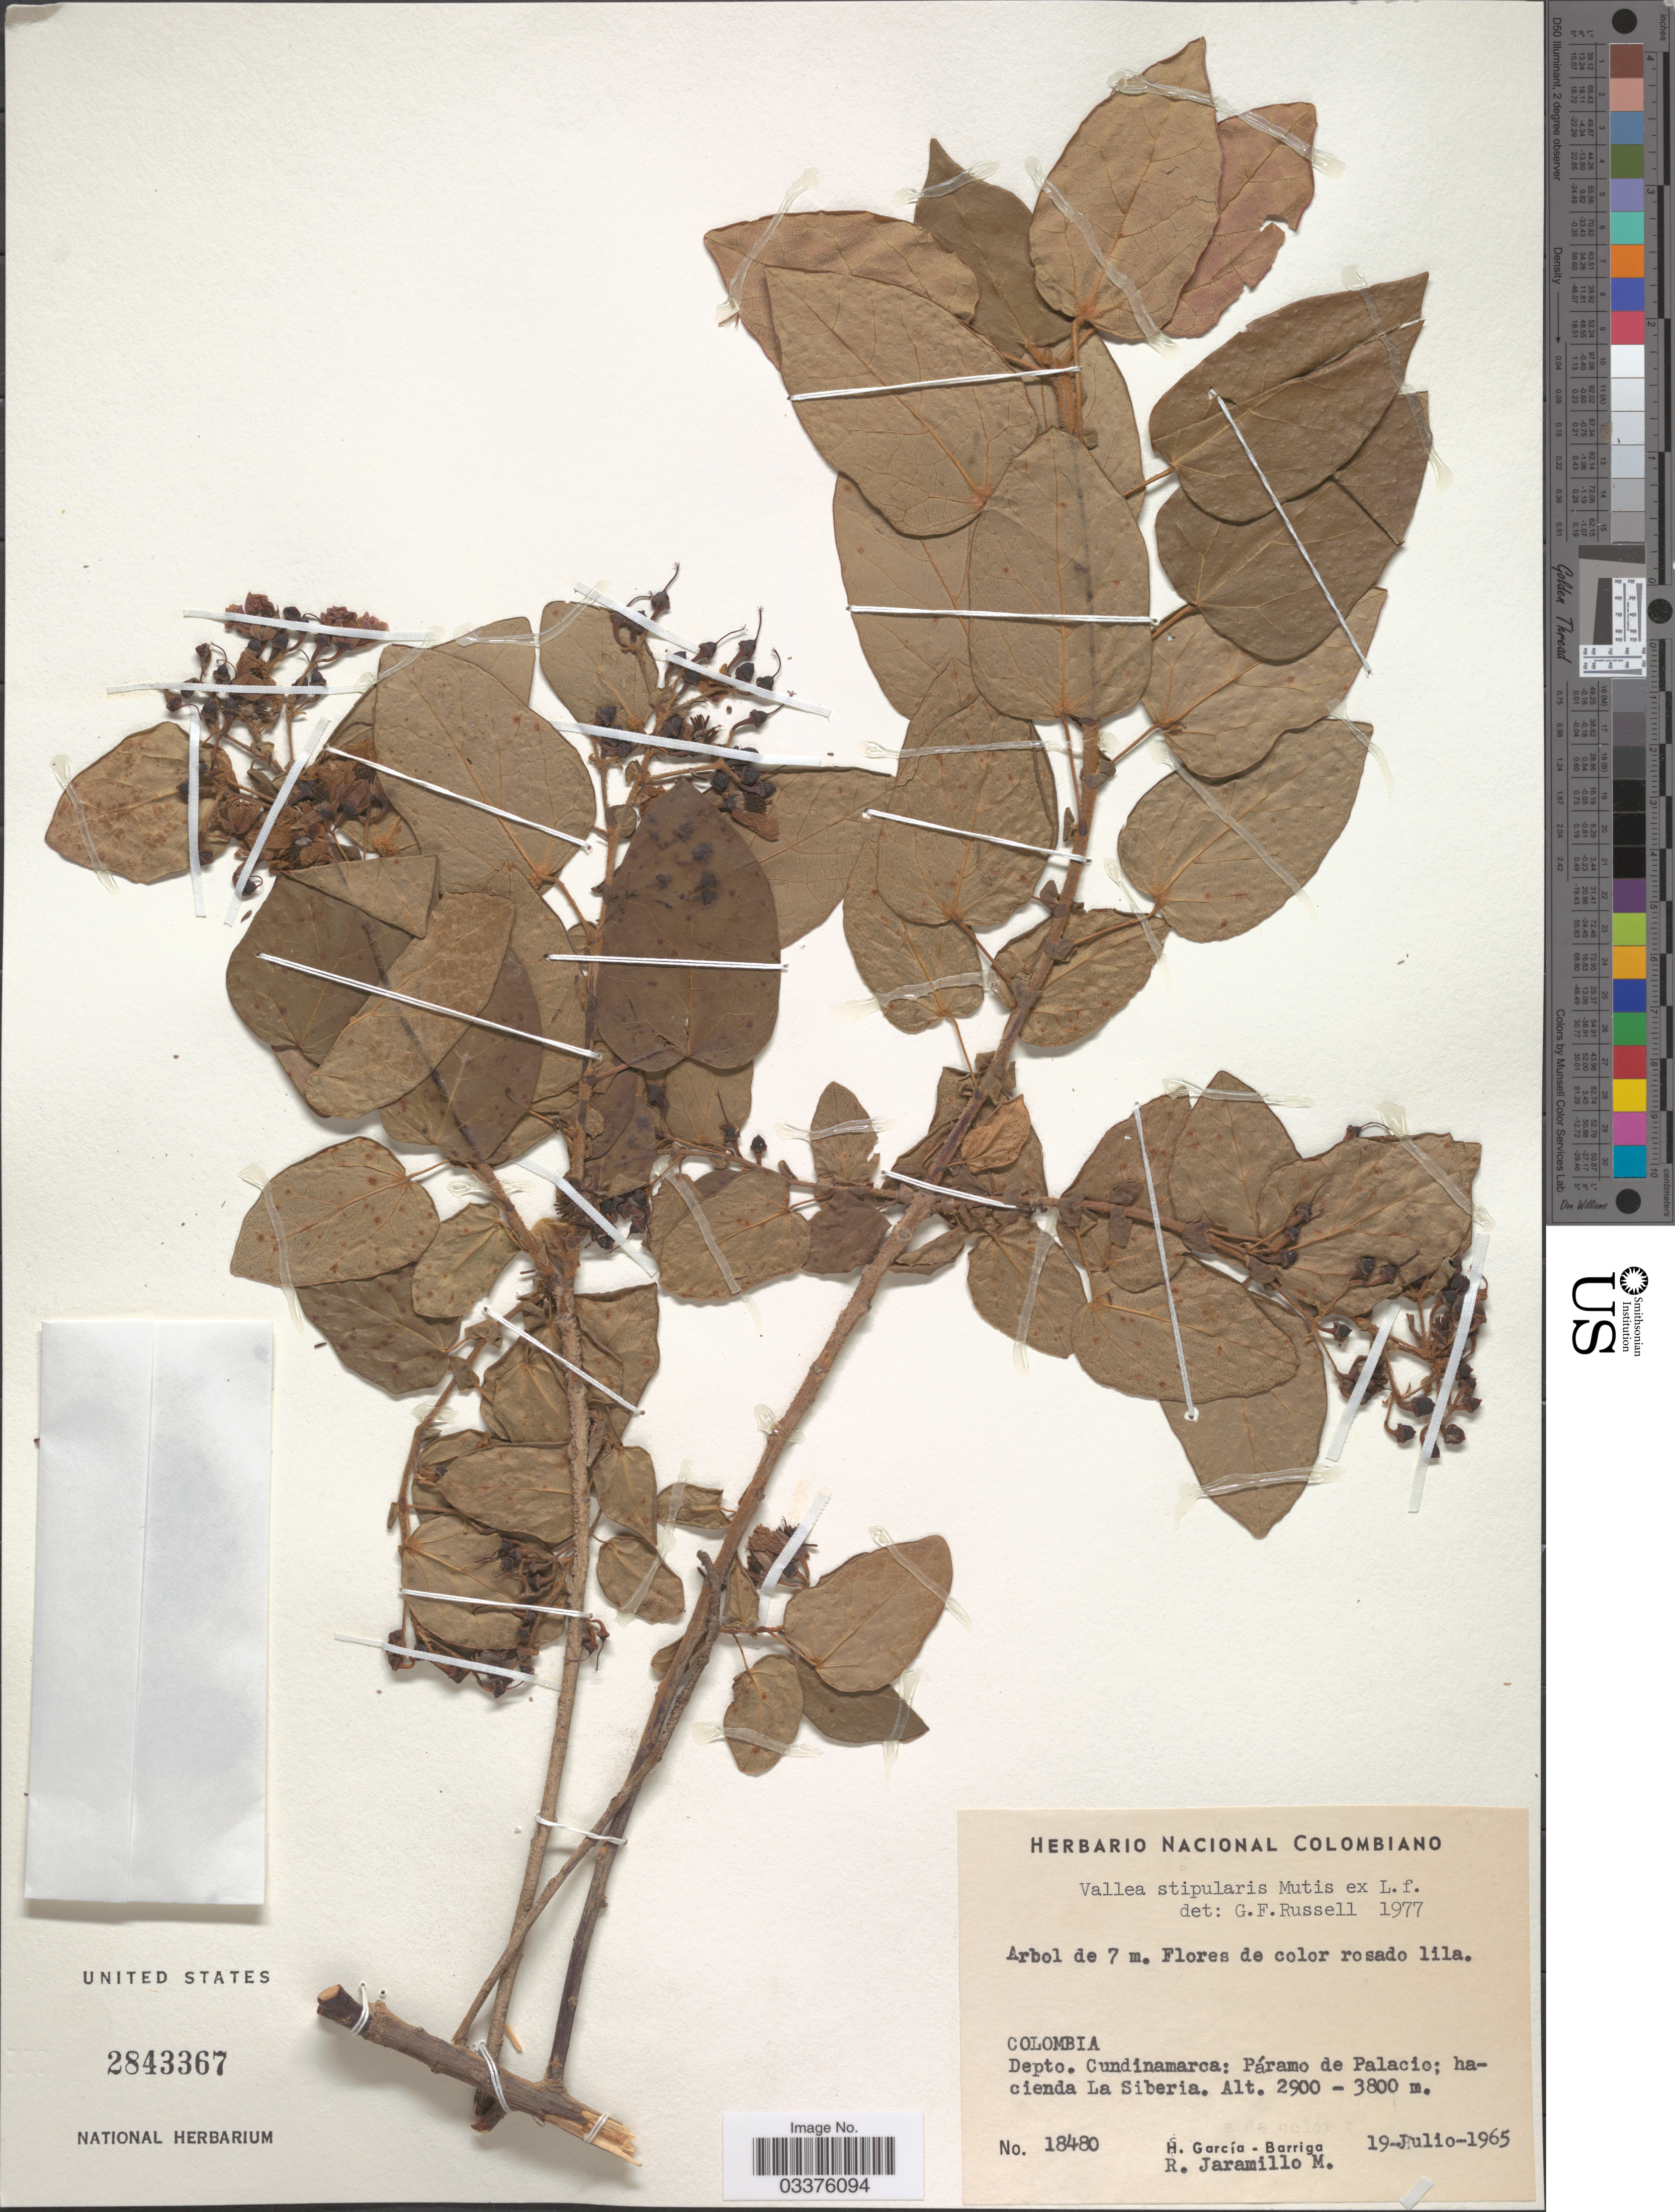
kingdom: Plantae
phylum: Tracheophyta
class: Magnoliopsida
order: Oxalidales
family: Elaeocarpaceae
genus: Vallea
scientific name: Vallea stipularis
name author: L. f.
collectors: H. García Barriga & R. Jaramillo M.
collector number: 18480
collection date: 1965-07-19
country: Colombia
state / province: Cundinamarca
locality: Depto. Cundinamarca: Páramo de Palacio; hacienda La Siberia.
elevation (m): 2900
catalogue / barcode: US 2843367